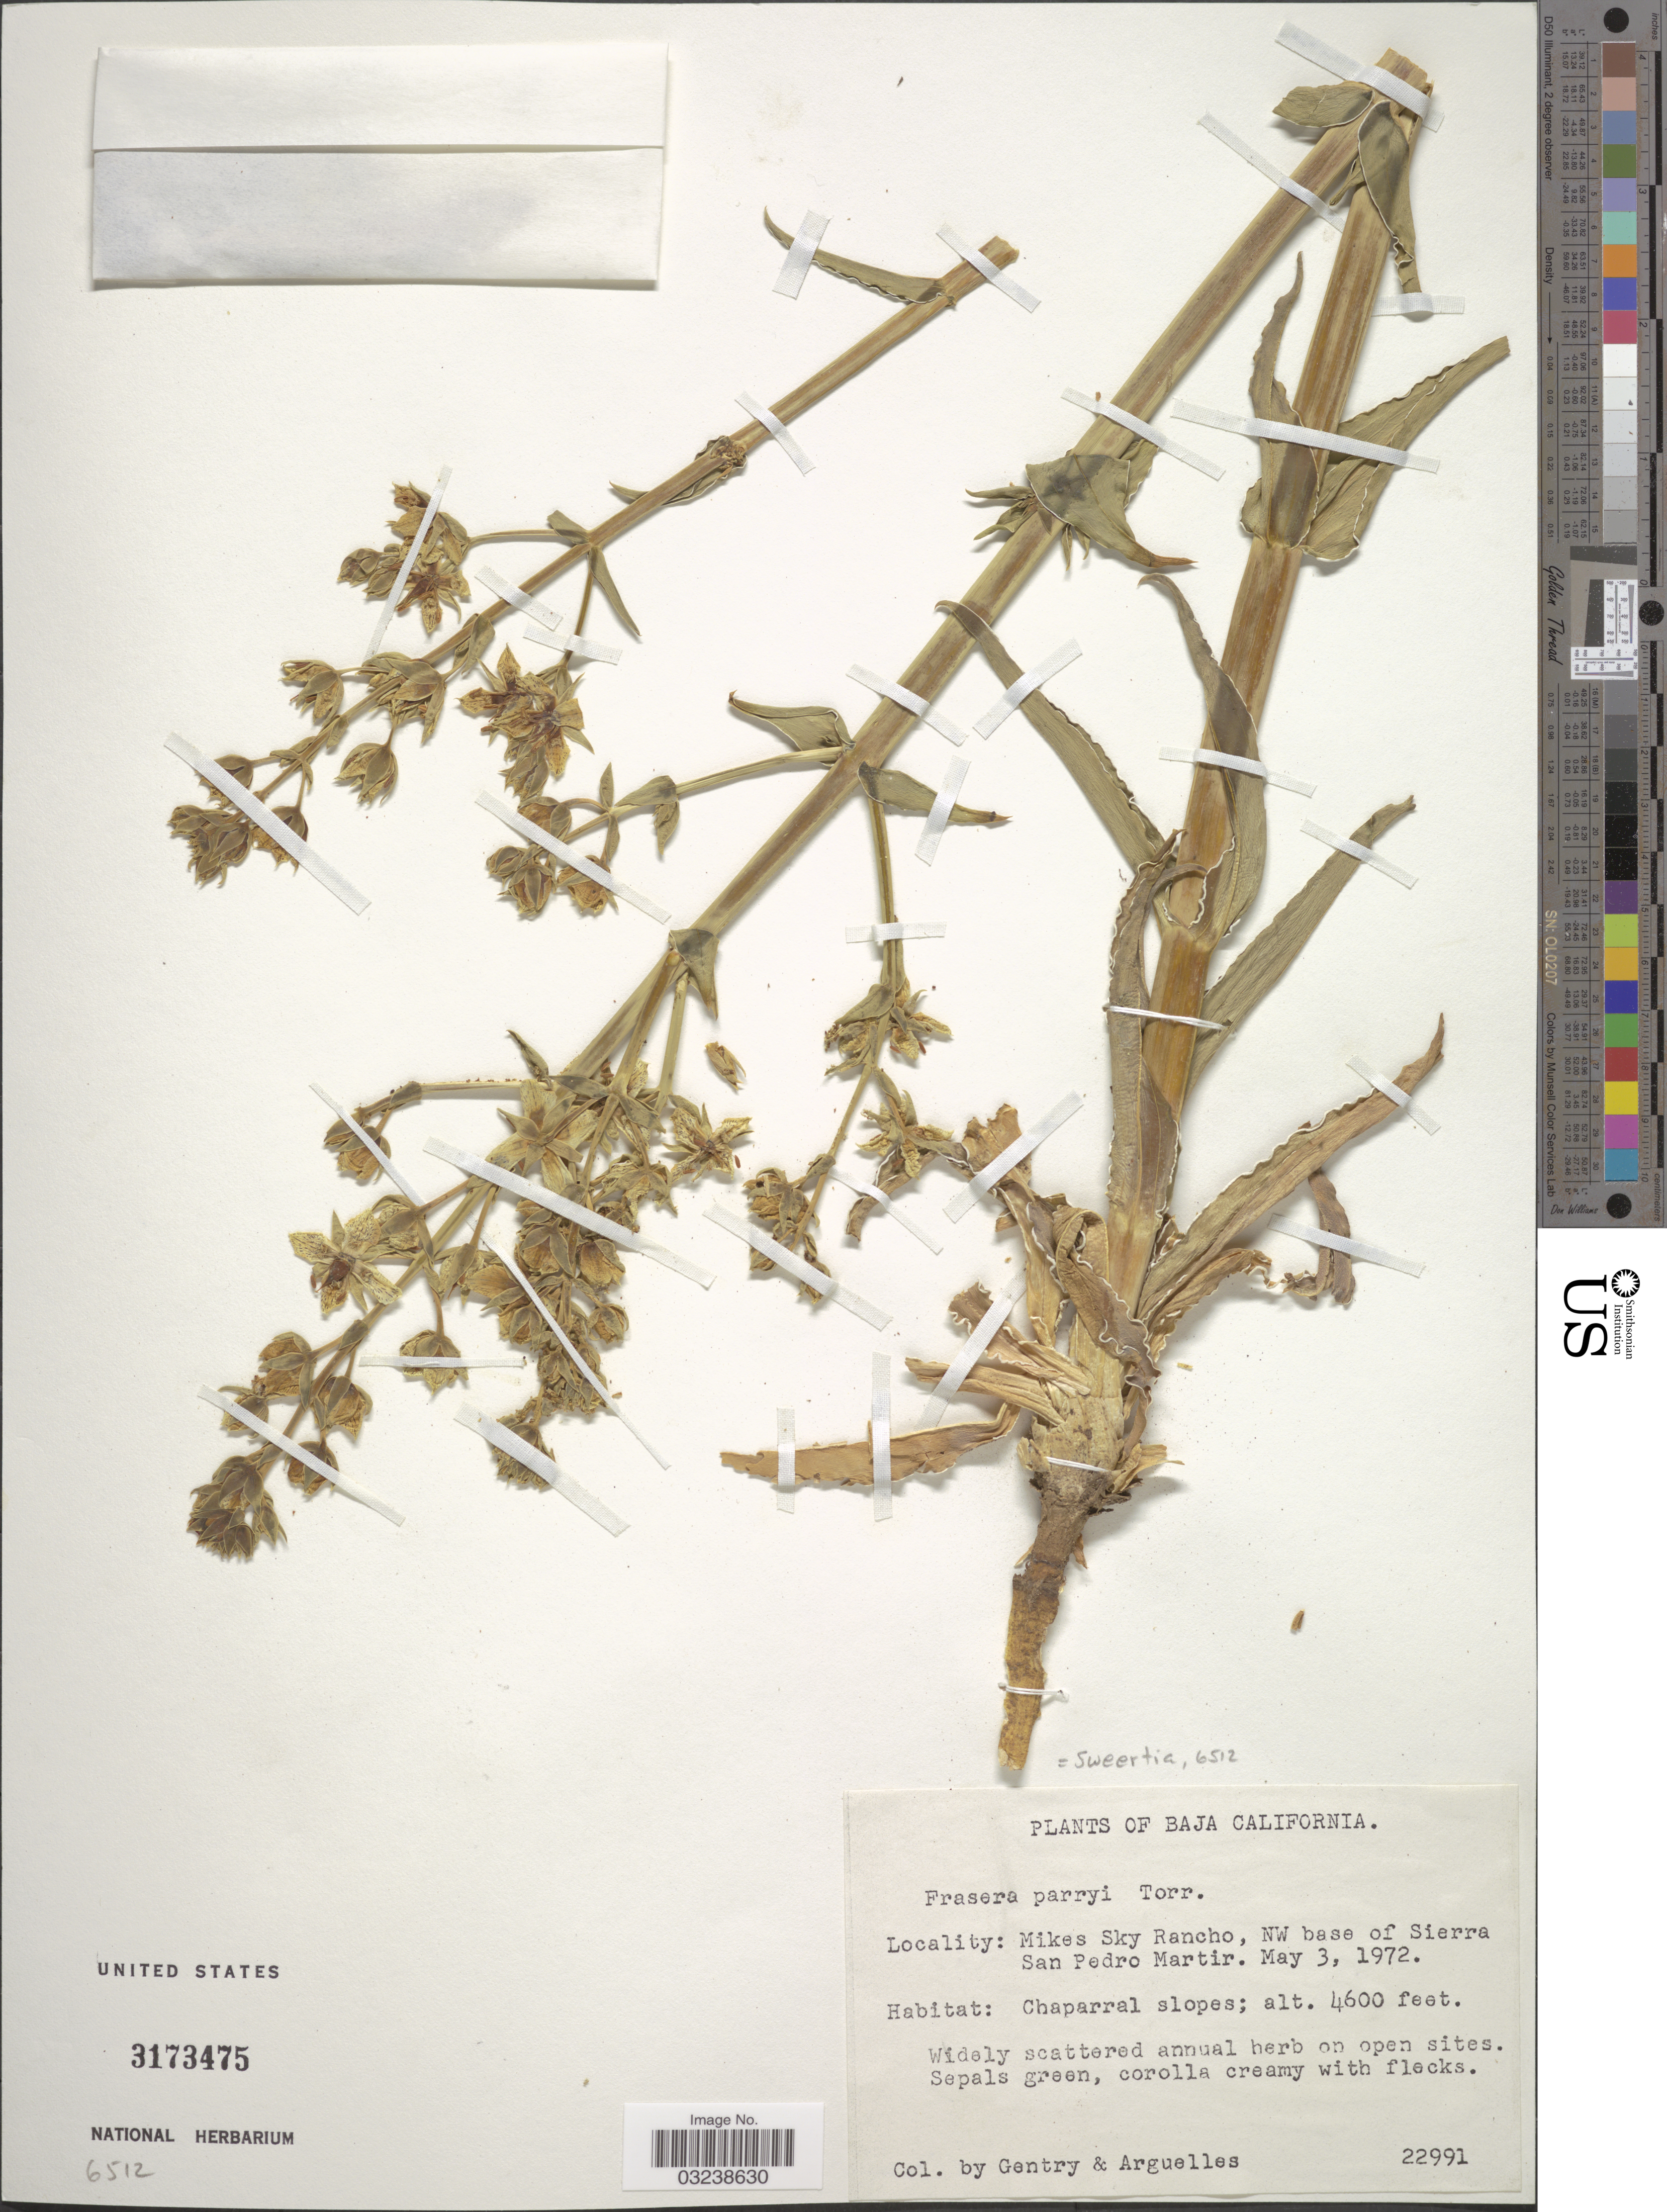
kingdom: Plantae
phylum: Tracheophyta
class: Magnoliopsida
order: Gentianales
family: Gentianaceae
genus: Swertia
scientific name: Swertia parryi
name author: (Torr.) Kuntze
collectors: Gentry, -- & Arguelles, --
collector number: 22991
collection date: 1972-05-03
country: Mexico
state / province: Baja California Norte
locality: Mikes Sky Rancho, NW base of Sierra San Pedro Martir. Chaparral slopes.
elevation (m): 1402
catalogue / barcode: US 3173475